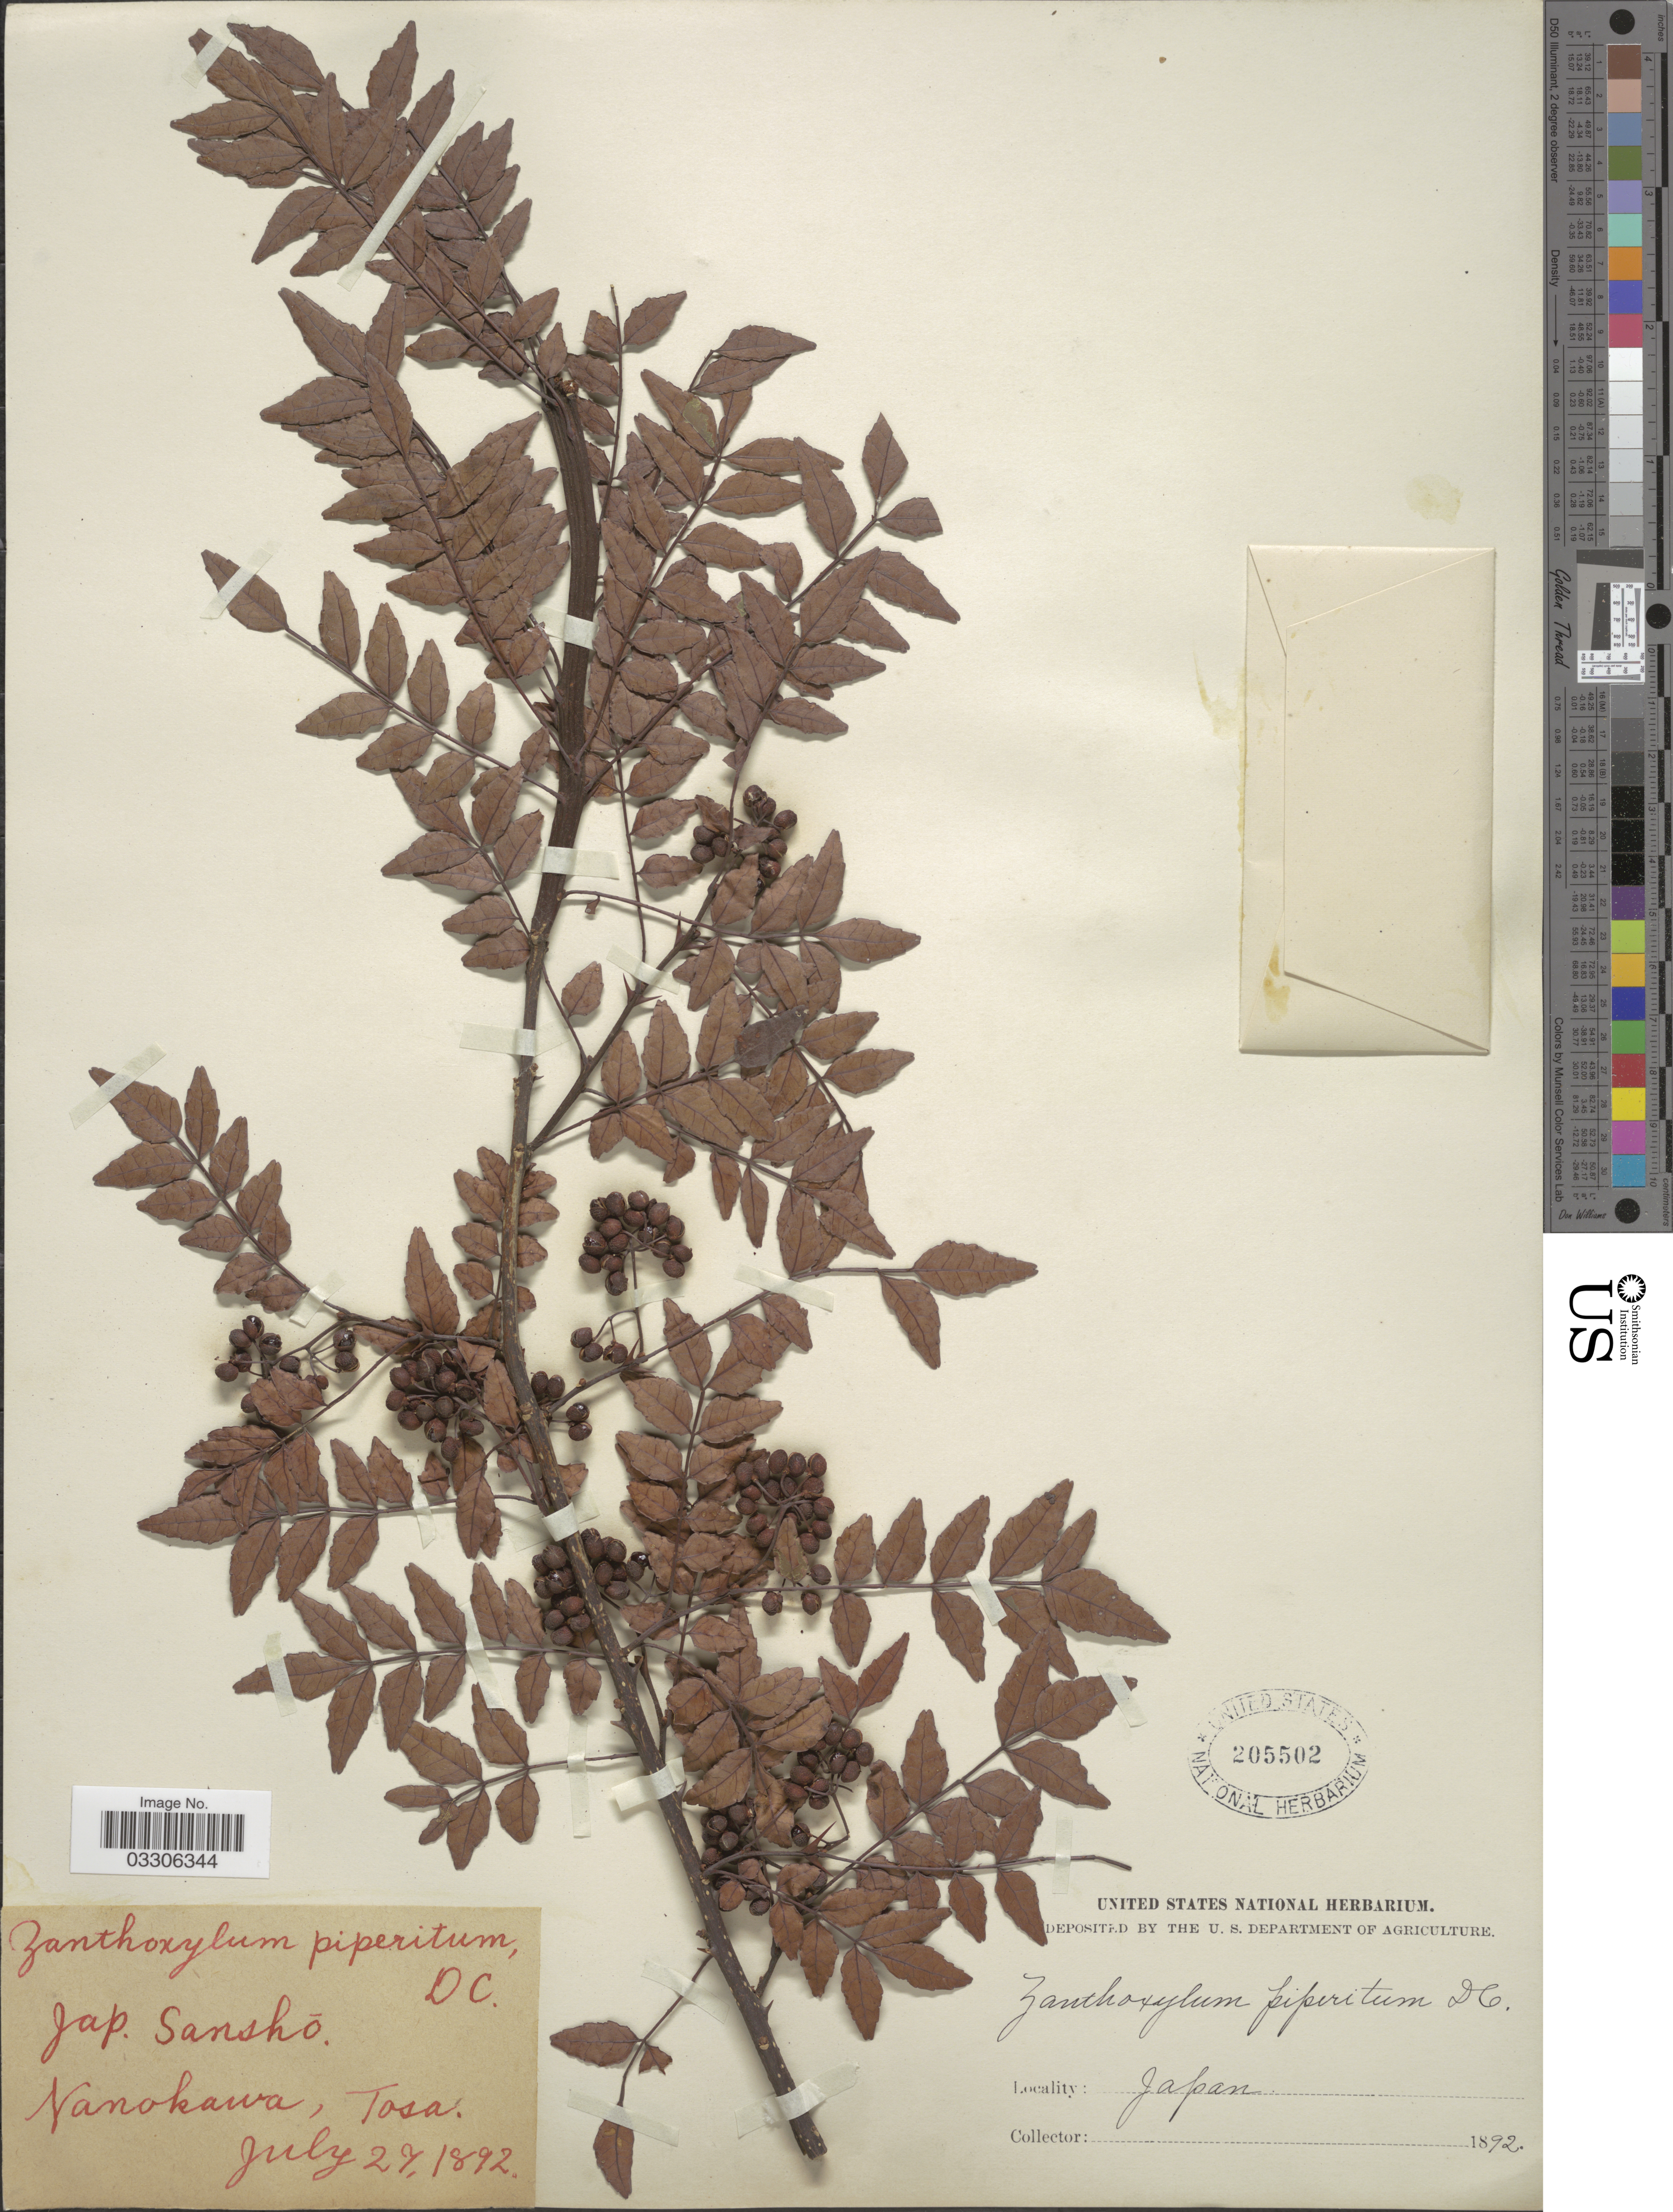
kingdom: Plantae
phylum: Tracheophyta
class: Magnoliopsida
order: Sapindales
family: Rutaceae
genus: Zanthoxylum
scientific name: Zanthoxylum piperitum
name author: DC.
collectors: ex herb. United States National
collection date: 1892-07-27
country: Japan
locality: Nanokawa, Tosa.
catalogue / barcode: US 205502